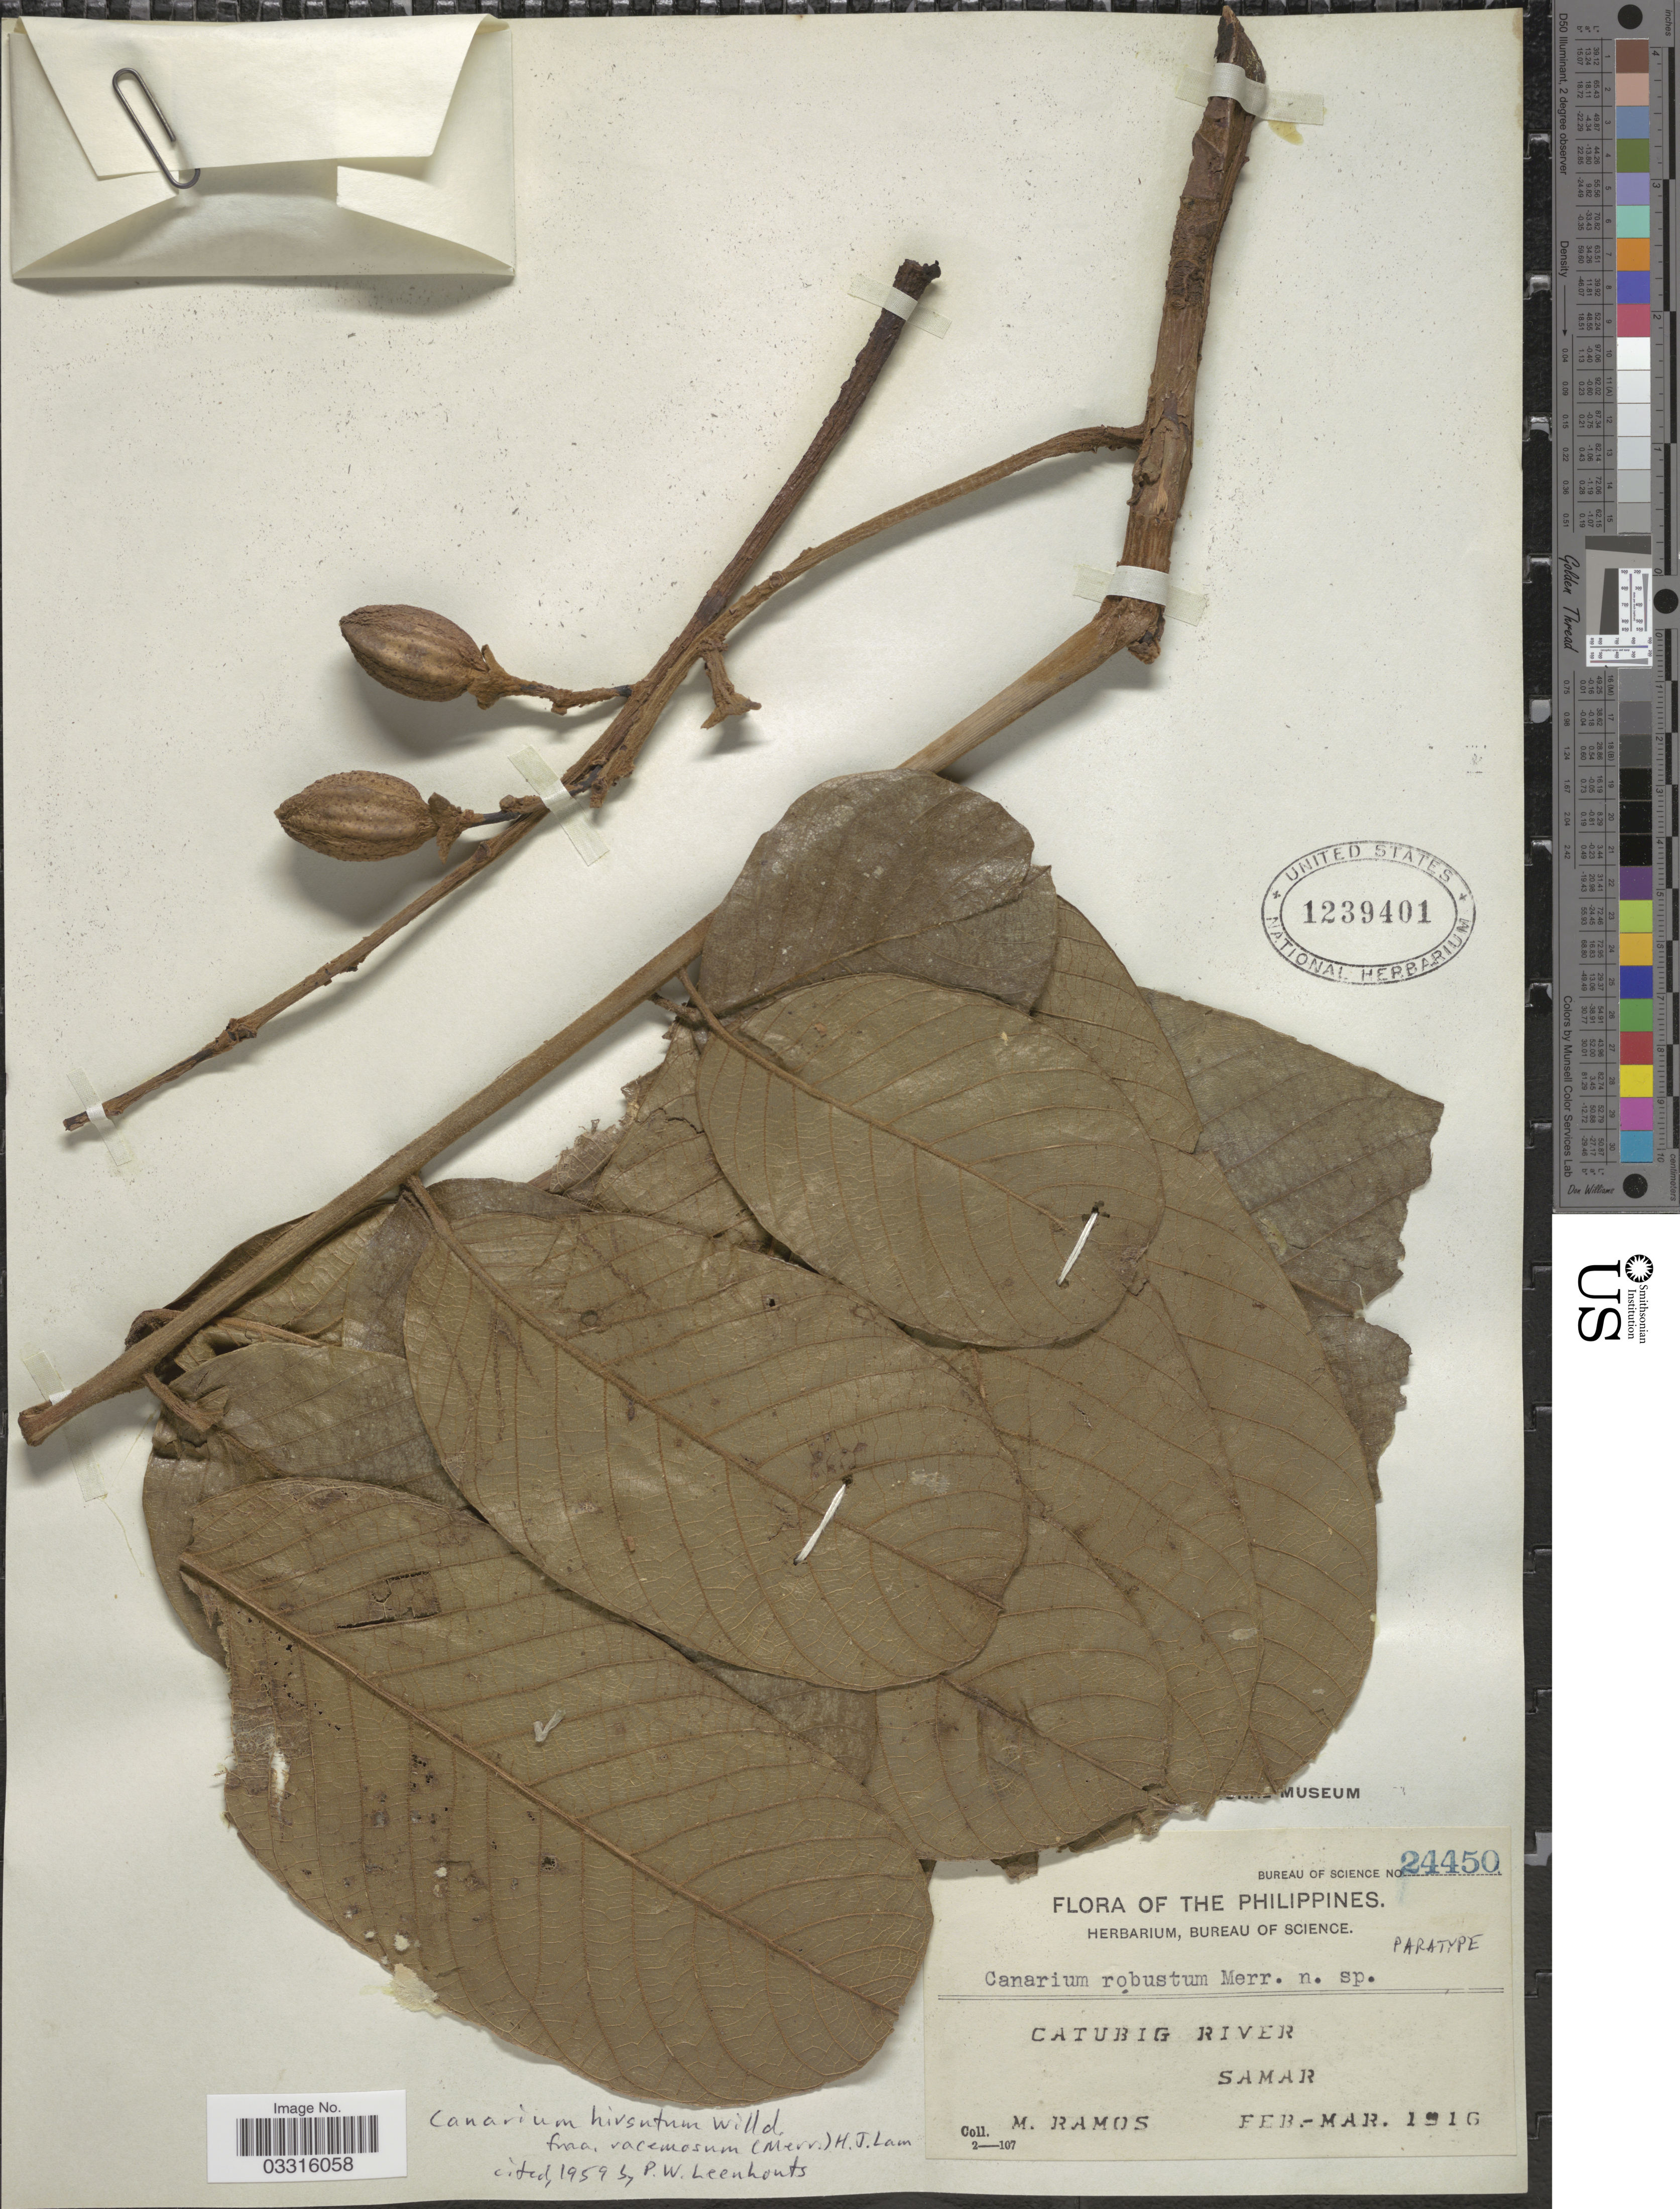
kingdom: Plantae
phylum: Tracheophyta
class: Magnoliopsida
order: Sapindales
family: Burseraceae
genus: Canarium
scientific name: Canarium hirsutum f. racemosum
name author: Willd.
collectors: M. Ramos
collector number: Bureau of Science 24450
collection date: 1916-02/1916-03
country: Philippines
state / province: Eastern Visayas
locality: Catubig River, Samar.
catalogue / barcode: US 1239401